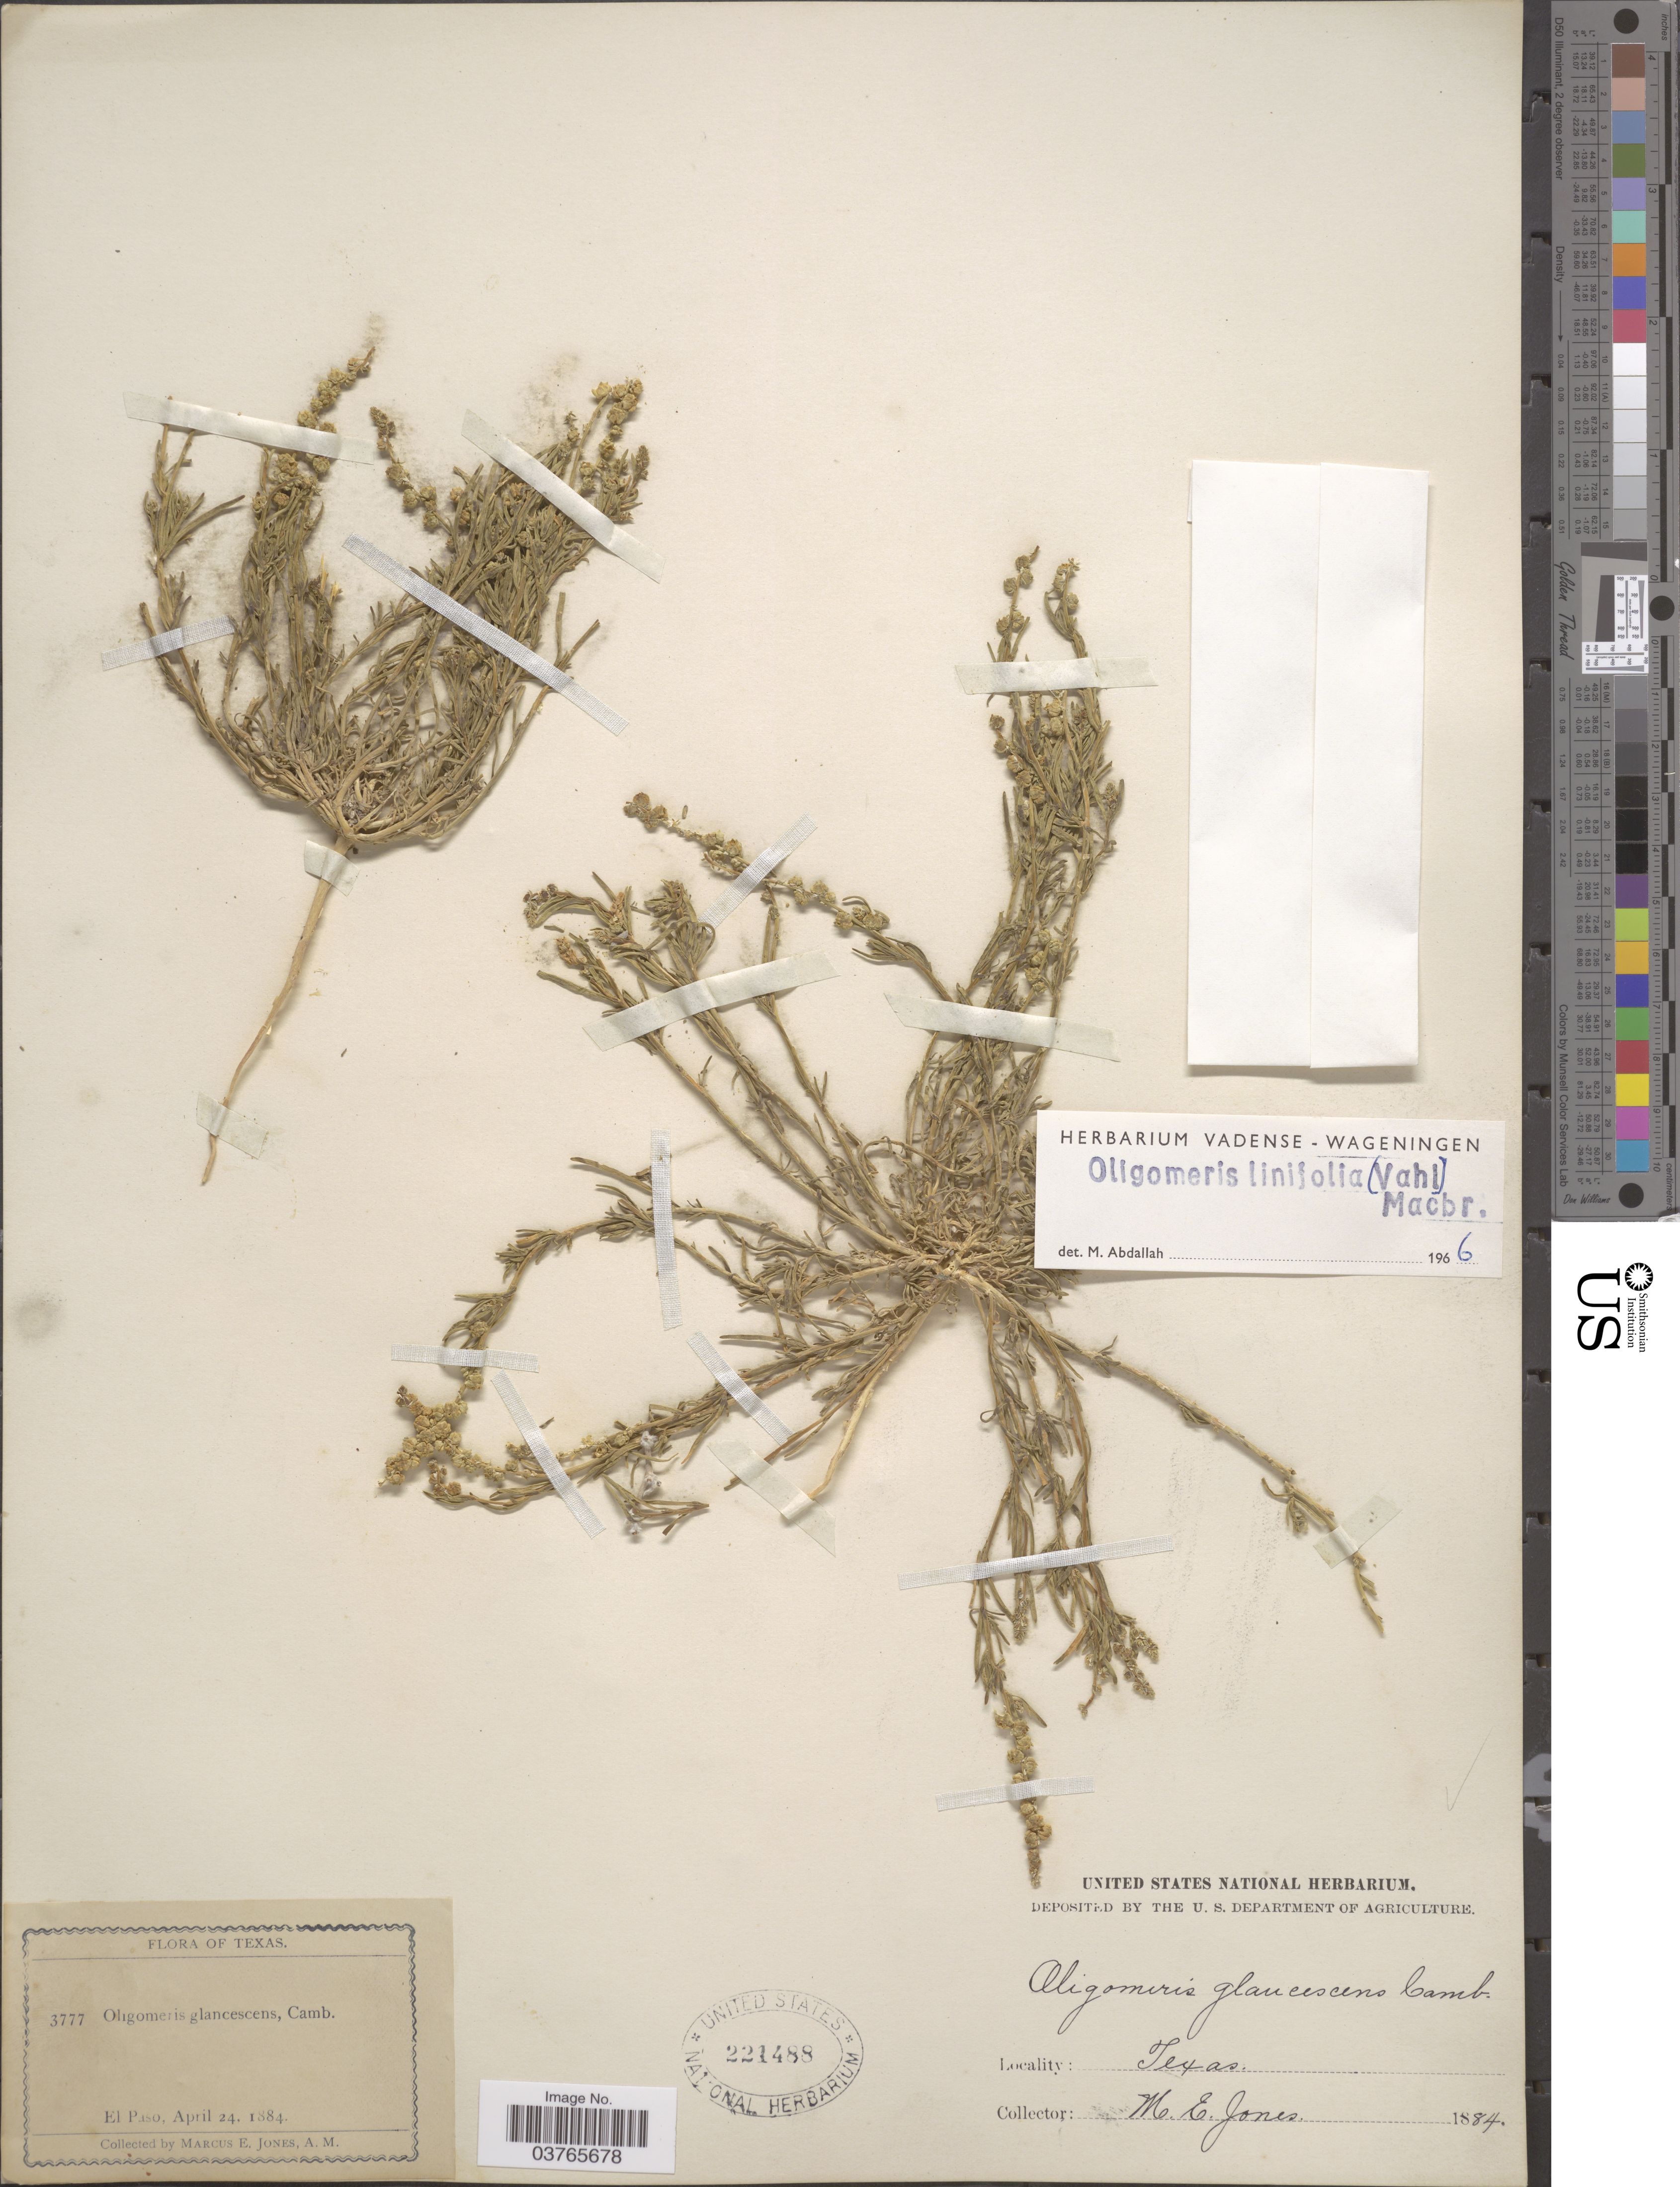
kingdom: Plantae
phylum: Tracheophyta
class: Magnoliopsida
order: Brassicales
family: Resedaceae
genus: Oligomeris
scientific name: Oligomeris linifolia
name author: (Vahl) J.F. Macbr.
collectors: M. E. Jones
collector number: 3777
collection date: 1884-04-24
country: United States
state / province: Texas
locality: El Paso.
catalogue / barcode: US 221488